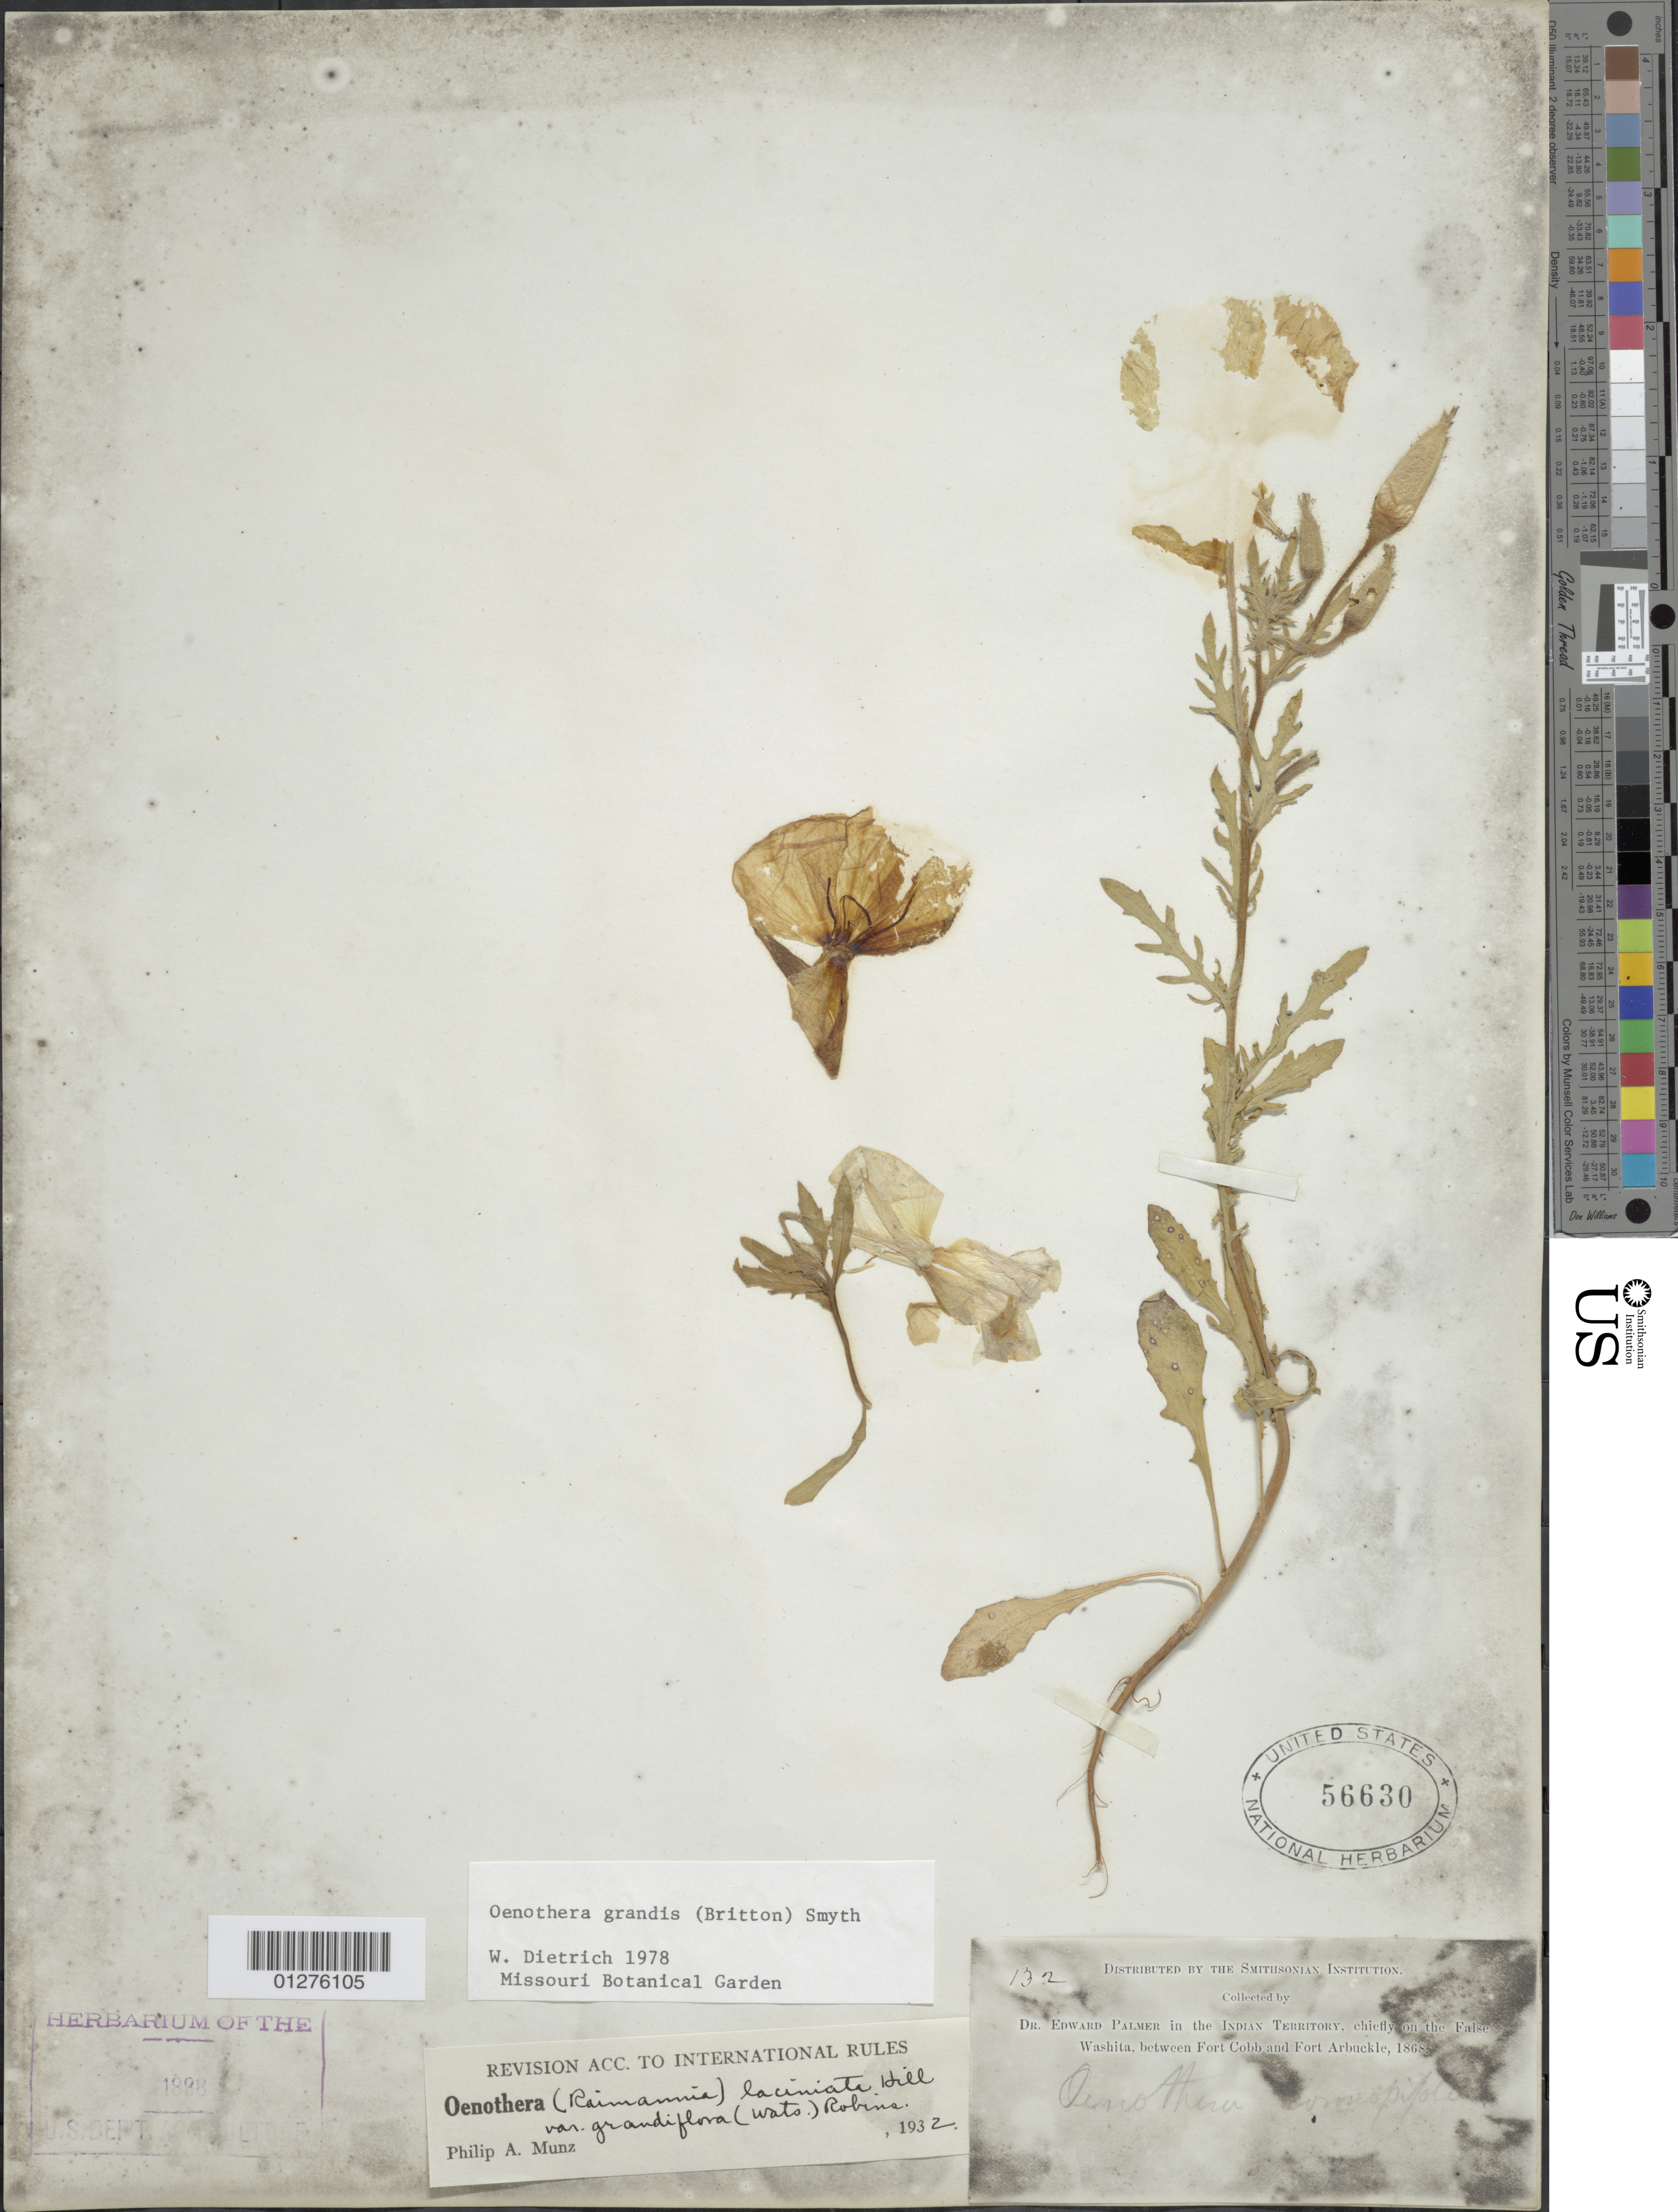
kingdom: Plantae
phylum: Tracheophyta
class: Magnoliopsida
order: Myrtales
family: Onagraceae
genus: Oenothera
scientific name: Oenothera grandis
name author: (Britton) Smyth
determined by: Dietrich, W.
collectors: E. Palmer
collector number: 132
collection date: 1868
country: United States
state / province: Oklahoma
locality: Indian Territory, chiefly on the False Washita, between Fort Cobb and Fort Arbuckle.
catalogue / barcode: US 56630